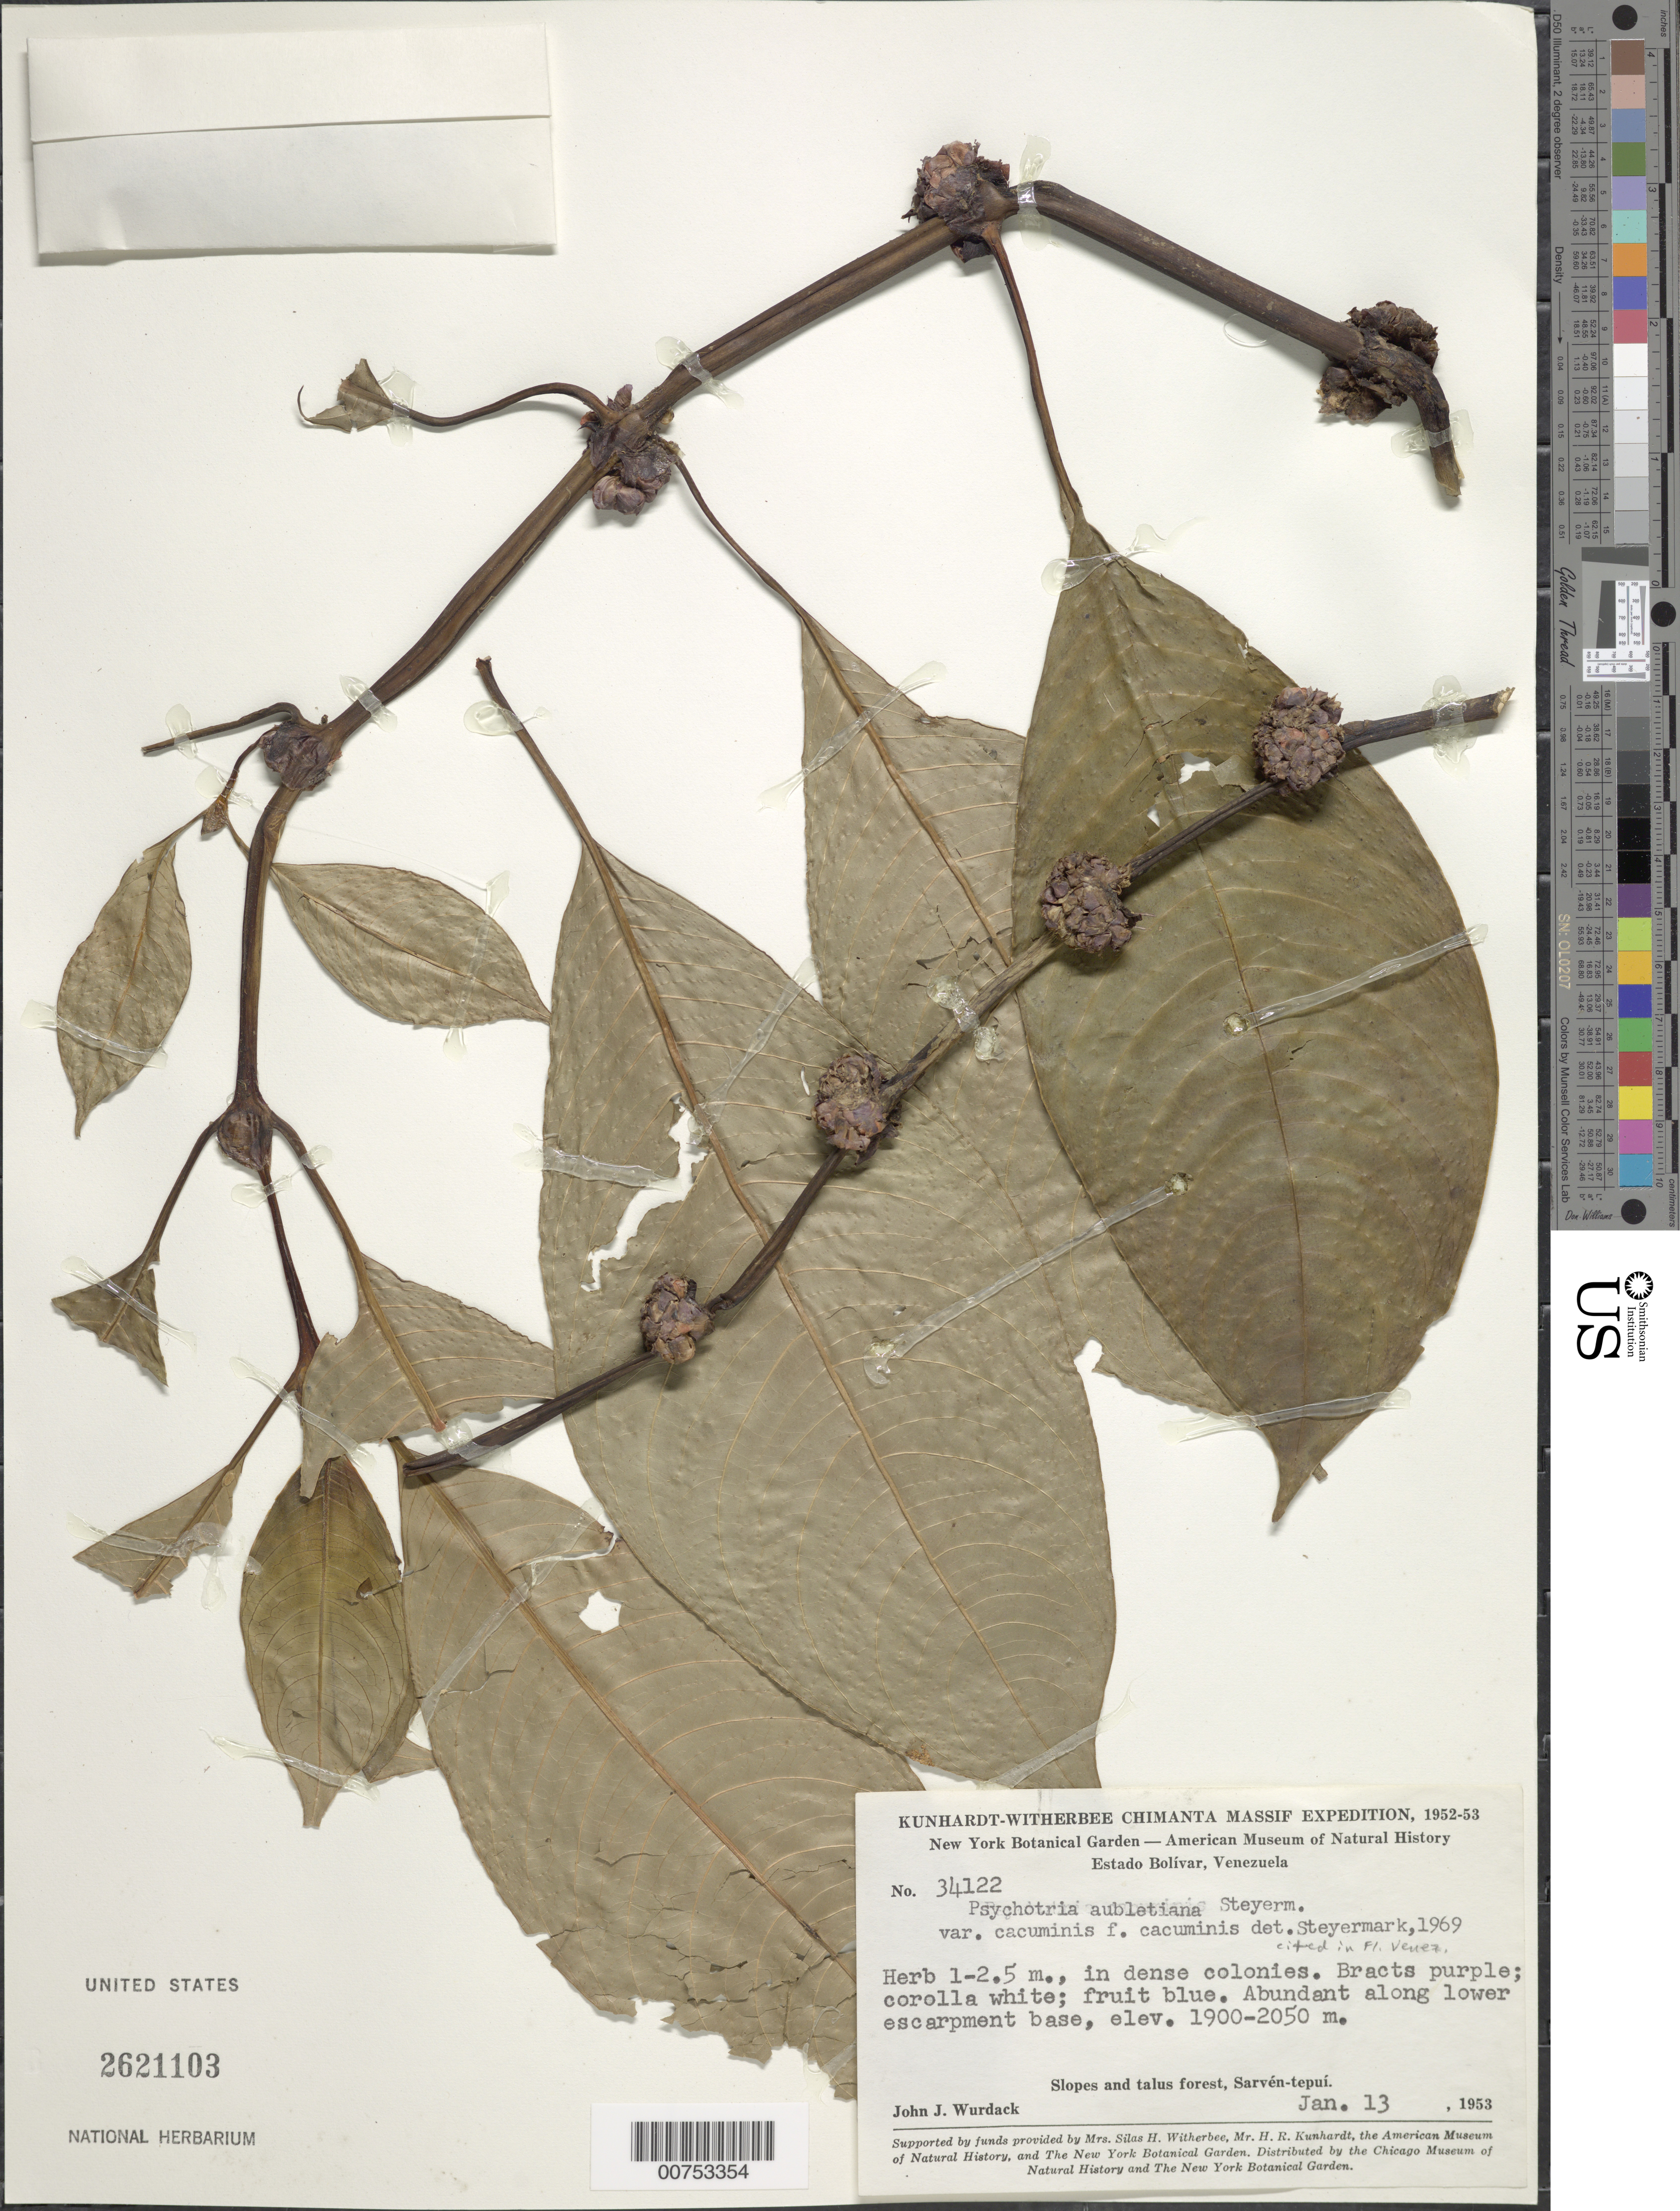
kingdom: Plantae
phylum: Tracheophyta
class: Magnoliopsida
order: Gentianales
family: Rubiaceae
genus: Psychotria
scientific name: Psychotria aubletiana f. cacuminis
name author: (Steyerm.) Steyerm.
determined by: Steyermark, Julian A., (VEN)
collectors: J. J. Wurdack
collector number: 34122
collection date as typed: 13-Jan-53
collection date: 1953-01-13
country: Venezuela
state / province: Bolívar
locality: Sarvén-tepuí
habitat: Along lower escarpment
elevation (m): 1900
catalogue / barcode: US 2621103